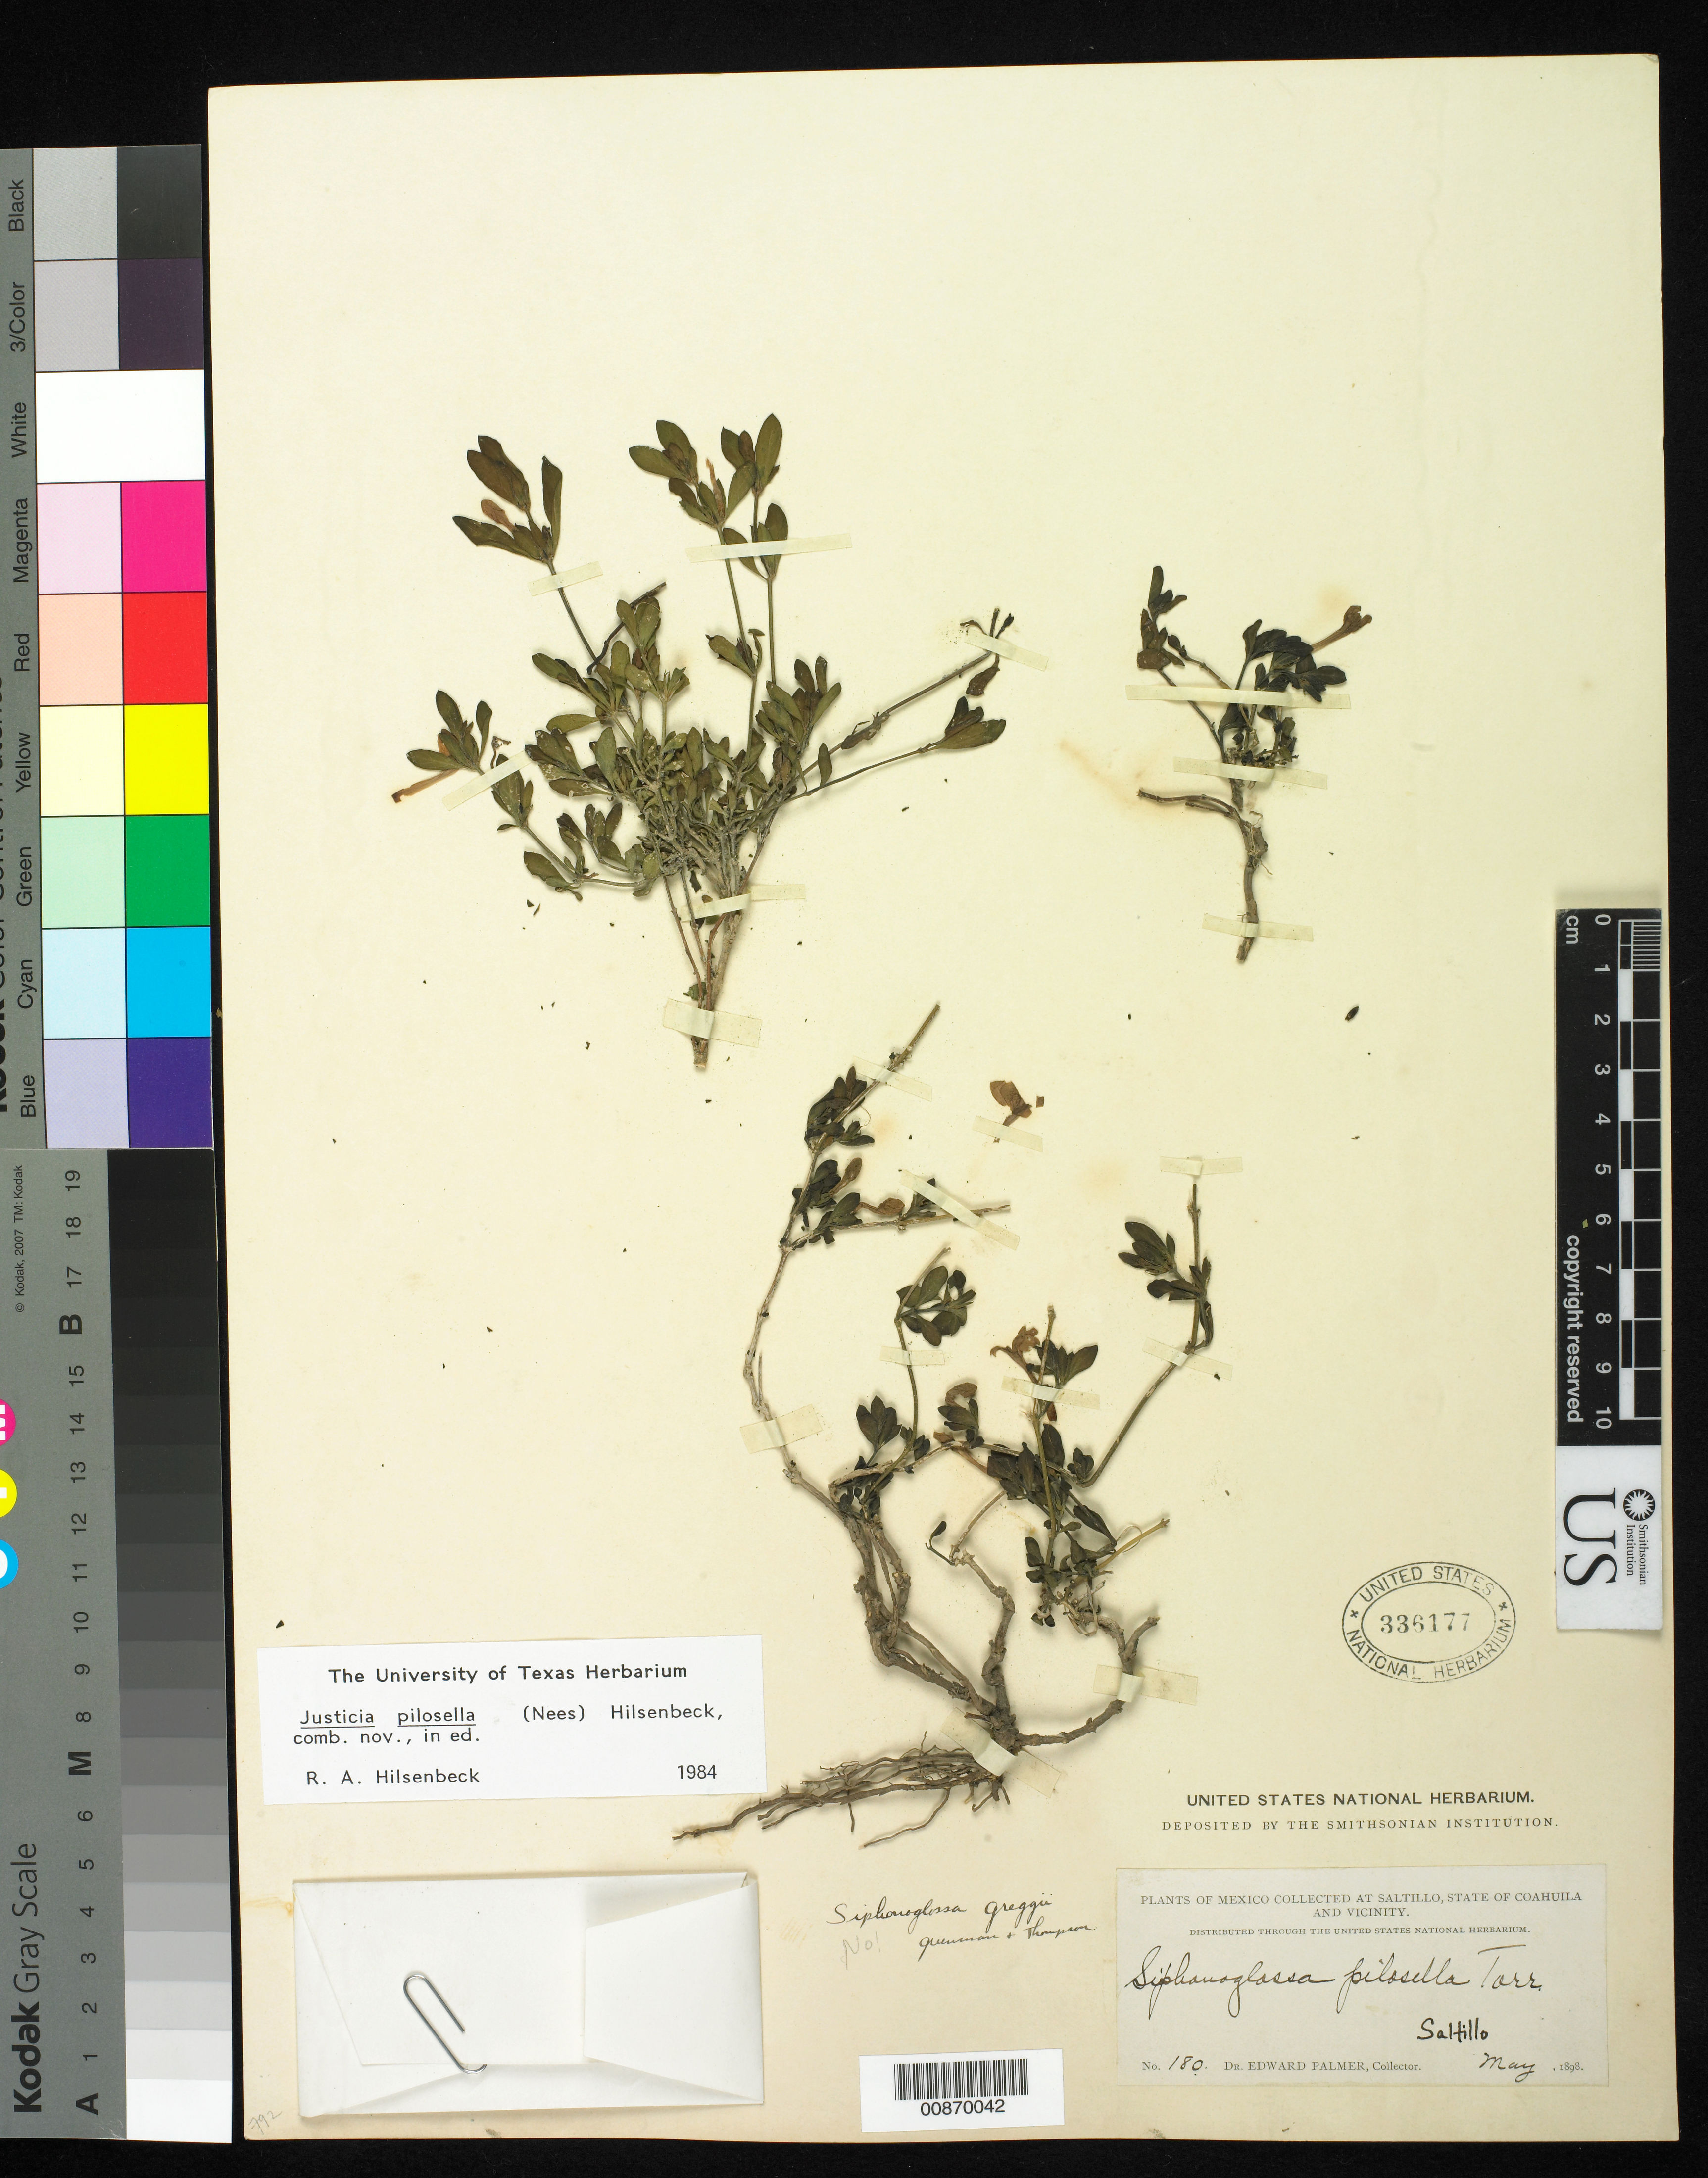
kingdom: Plantae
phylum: Tracheophyta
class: Magnoliopsida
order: Lamiales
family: Acanthaceae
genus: Justicia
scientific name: Justicia pilosella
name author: (Nees) Hilsenb.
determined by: Fisher, Amanda, (LOB), California State University, Long Beach (UNITED STATES)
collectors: E. Palmer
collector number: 180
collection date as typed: May 1898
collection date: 1898-05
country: Mexico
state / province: Coahuila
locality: Saltillo, Coahuila.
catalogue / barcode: US 336177